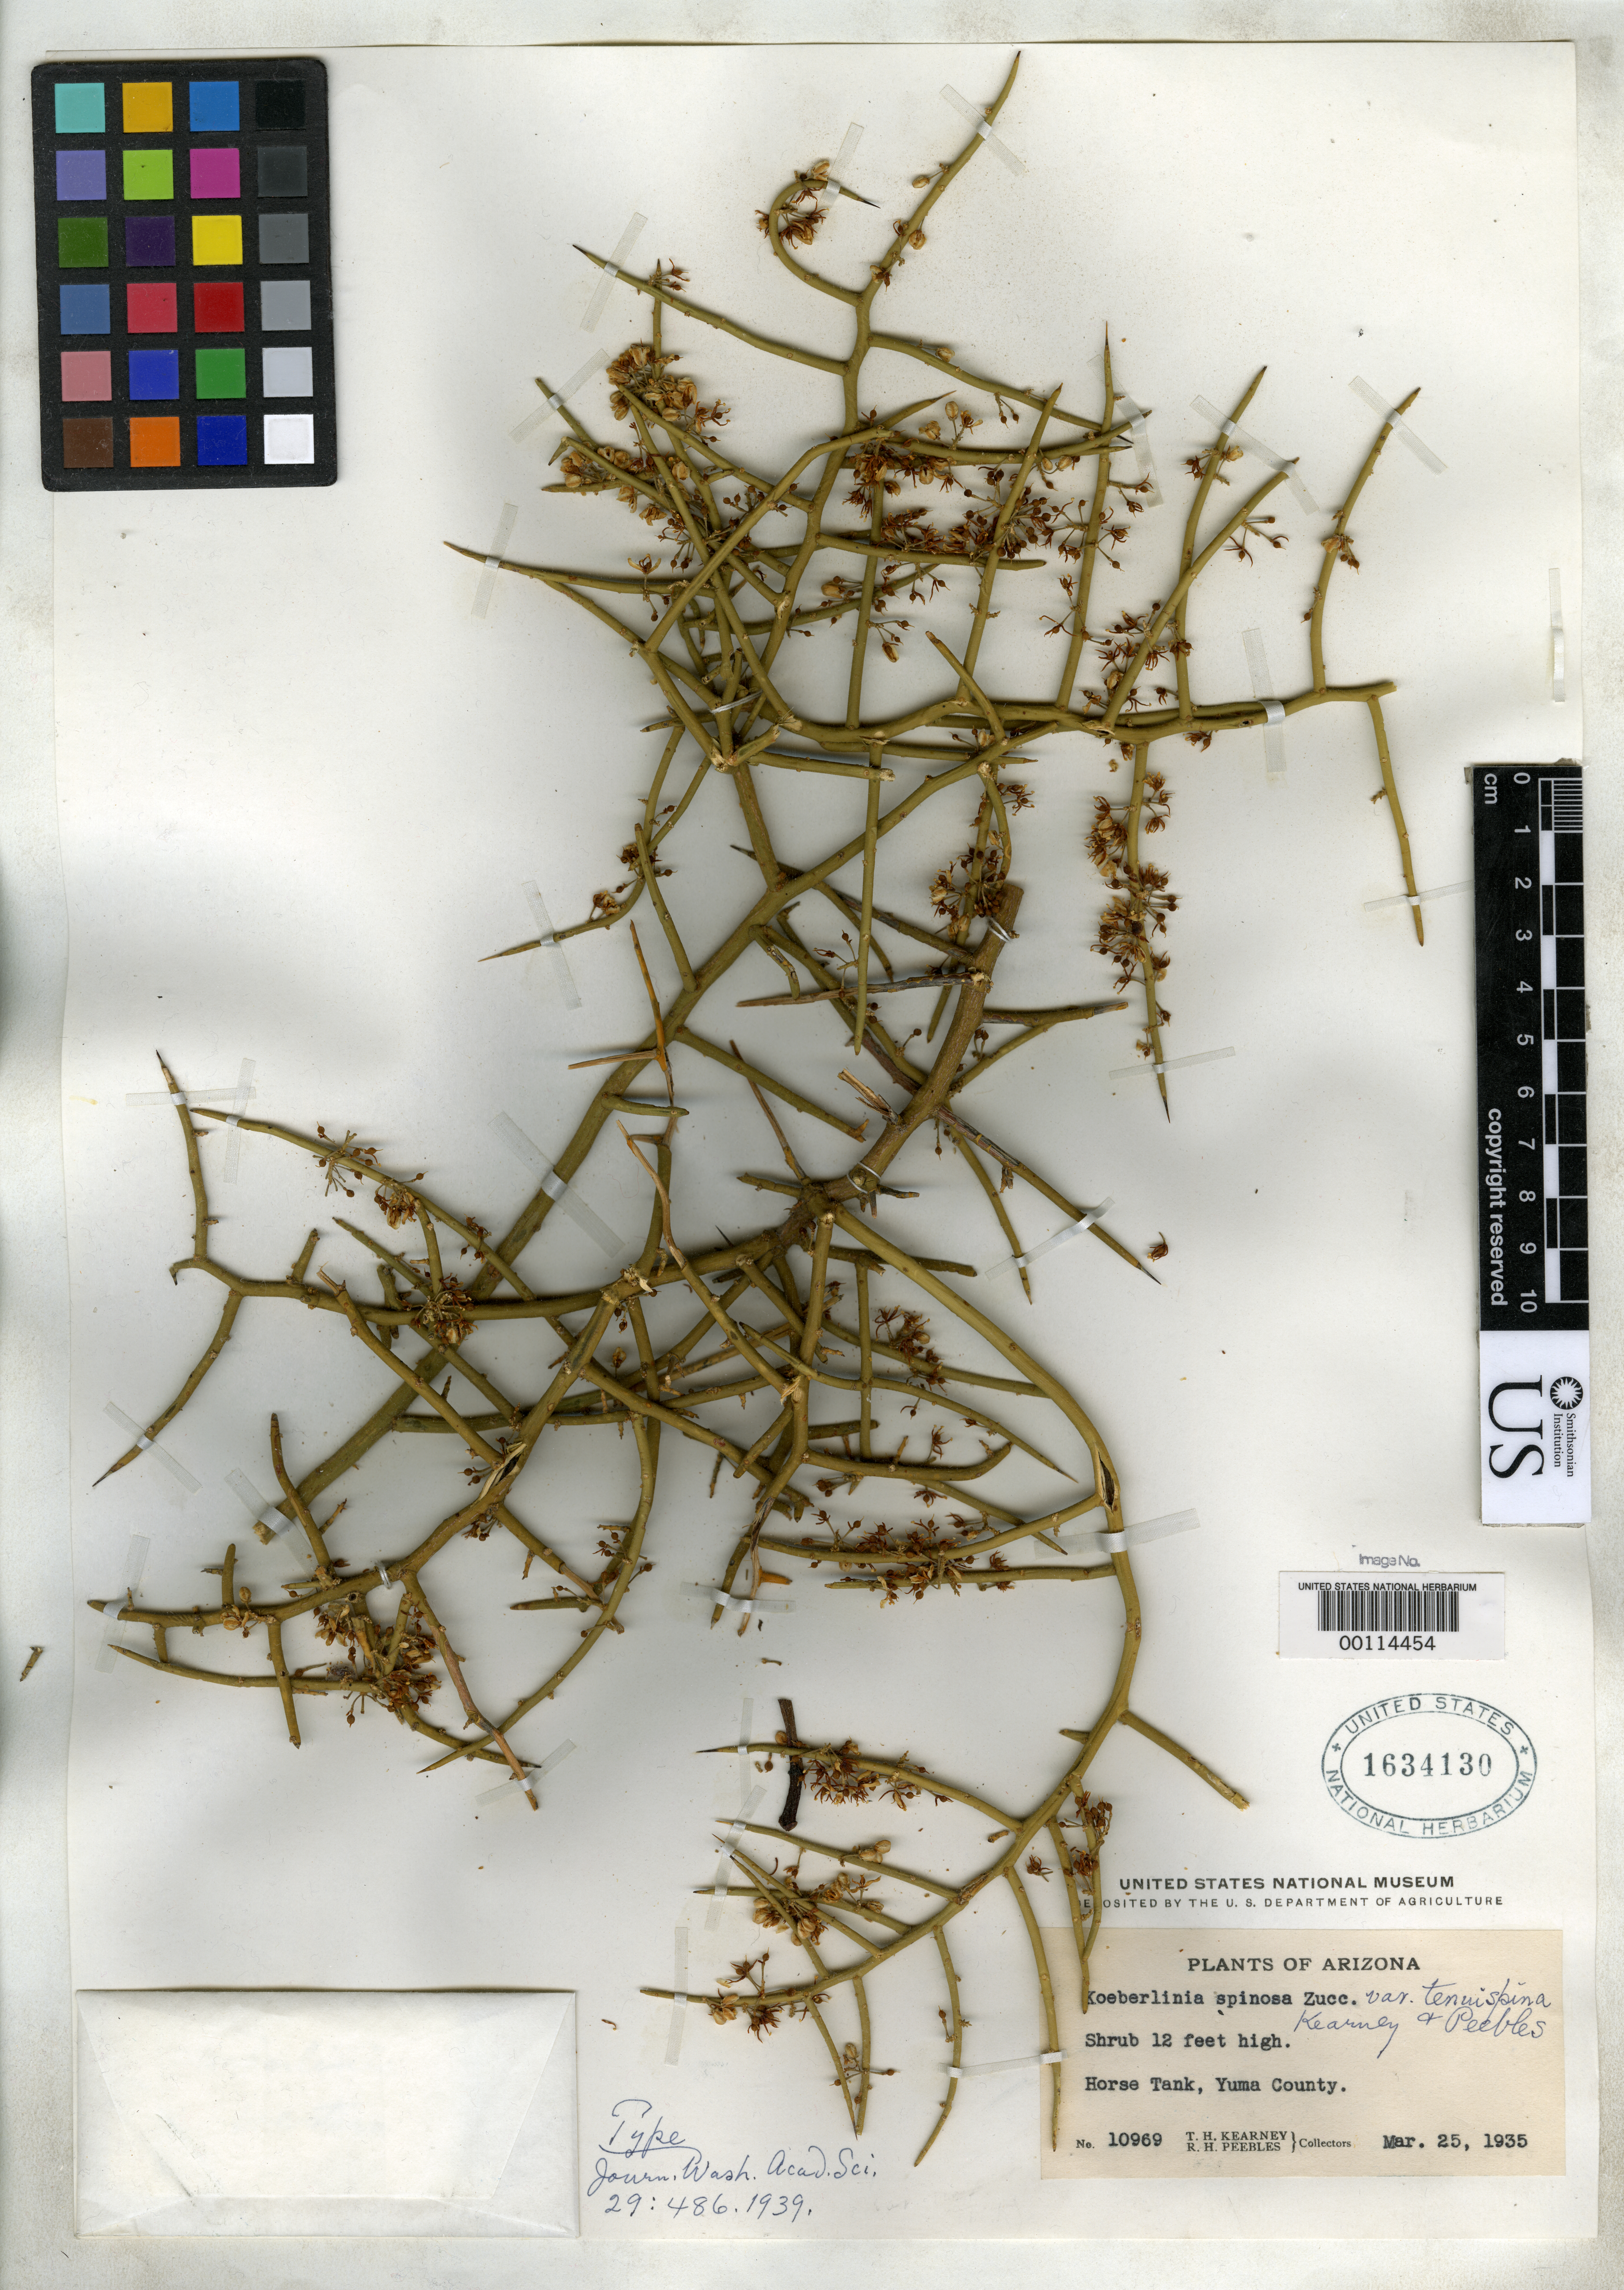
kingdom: Plantae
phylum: Tracheophyta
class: Magnoliopsida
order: Brassicales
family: Koeberliniaceae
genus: Koeberlinia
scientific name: Koeberlinia spinosa var. tenuispina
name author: Kearney & Peebles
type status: Holotype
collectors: T. H. Kearney & R. H. Peebles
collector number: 10969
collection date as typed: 25 Mar 1935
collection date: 1935-03-25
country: United States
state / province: Arizona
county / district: Yuma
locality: Horse Tank, Castle Dome Mountains.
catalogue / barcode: US 1634130